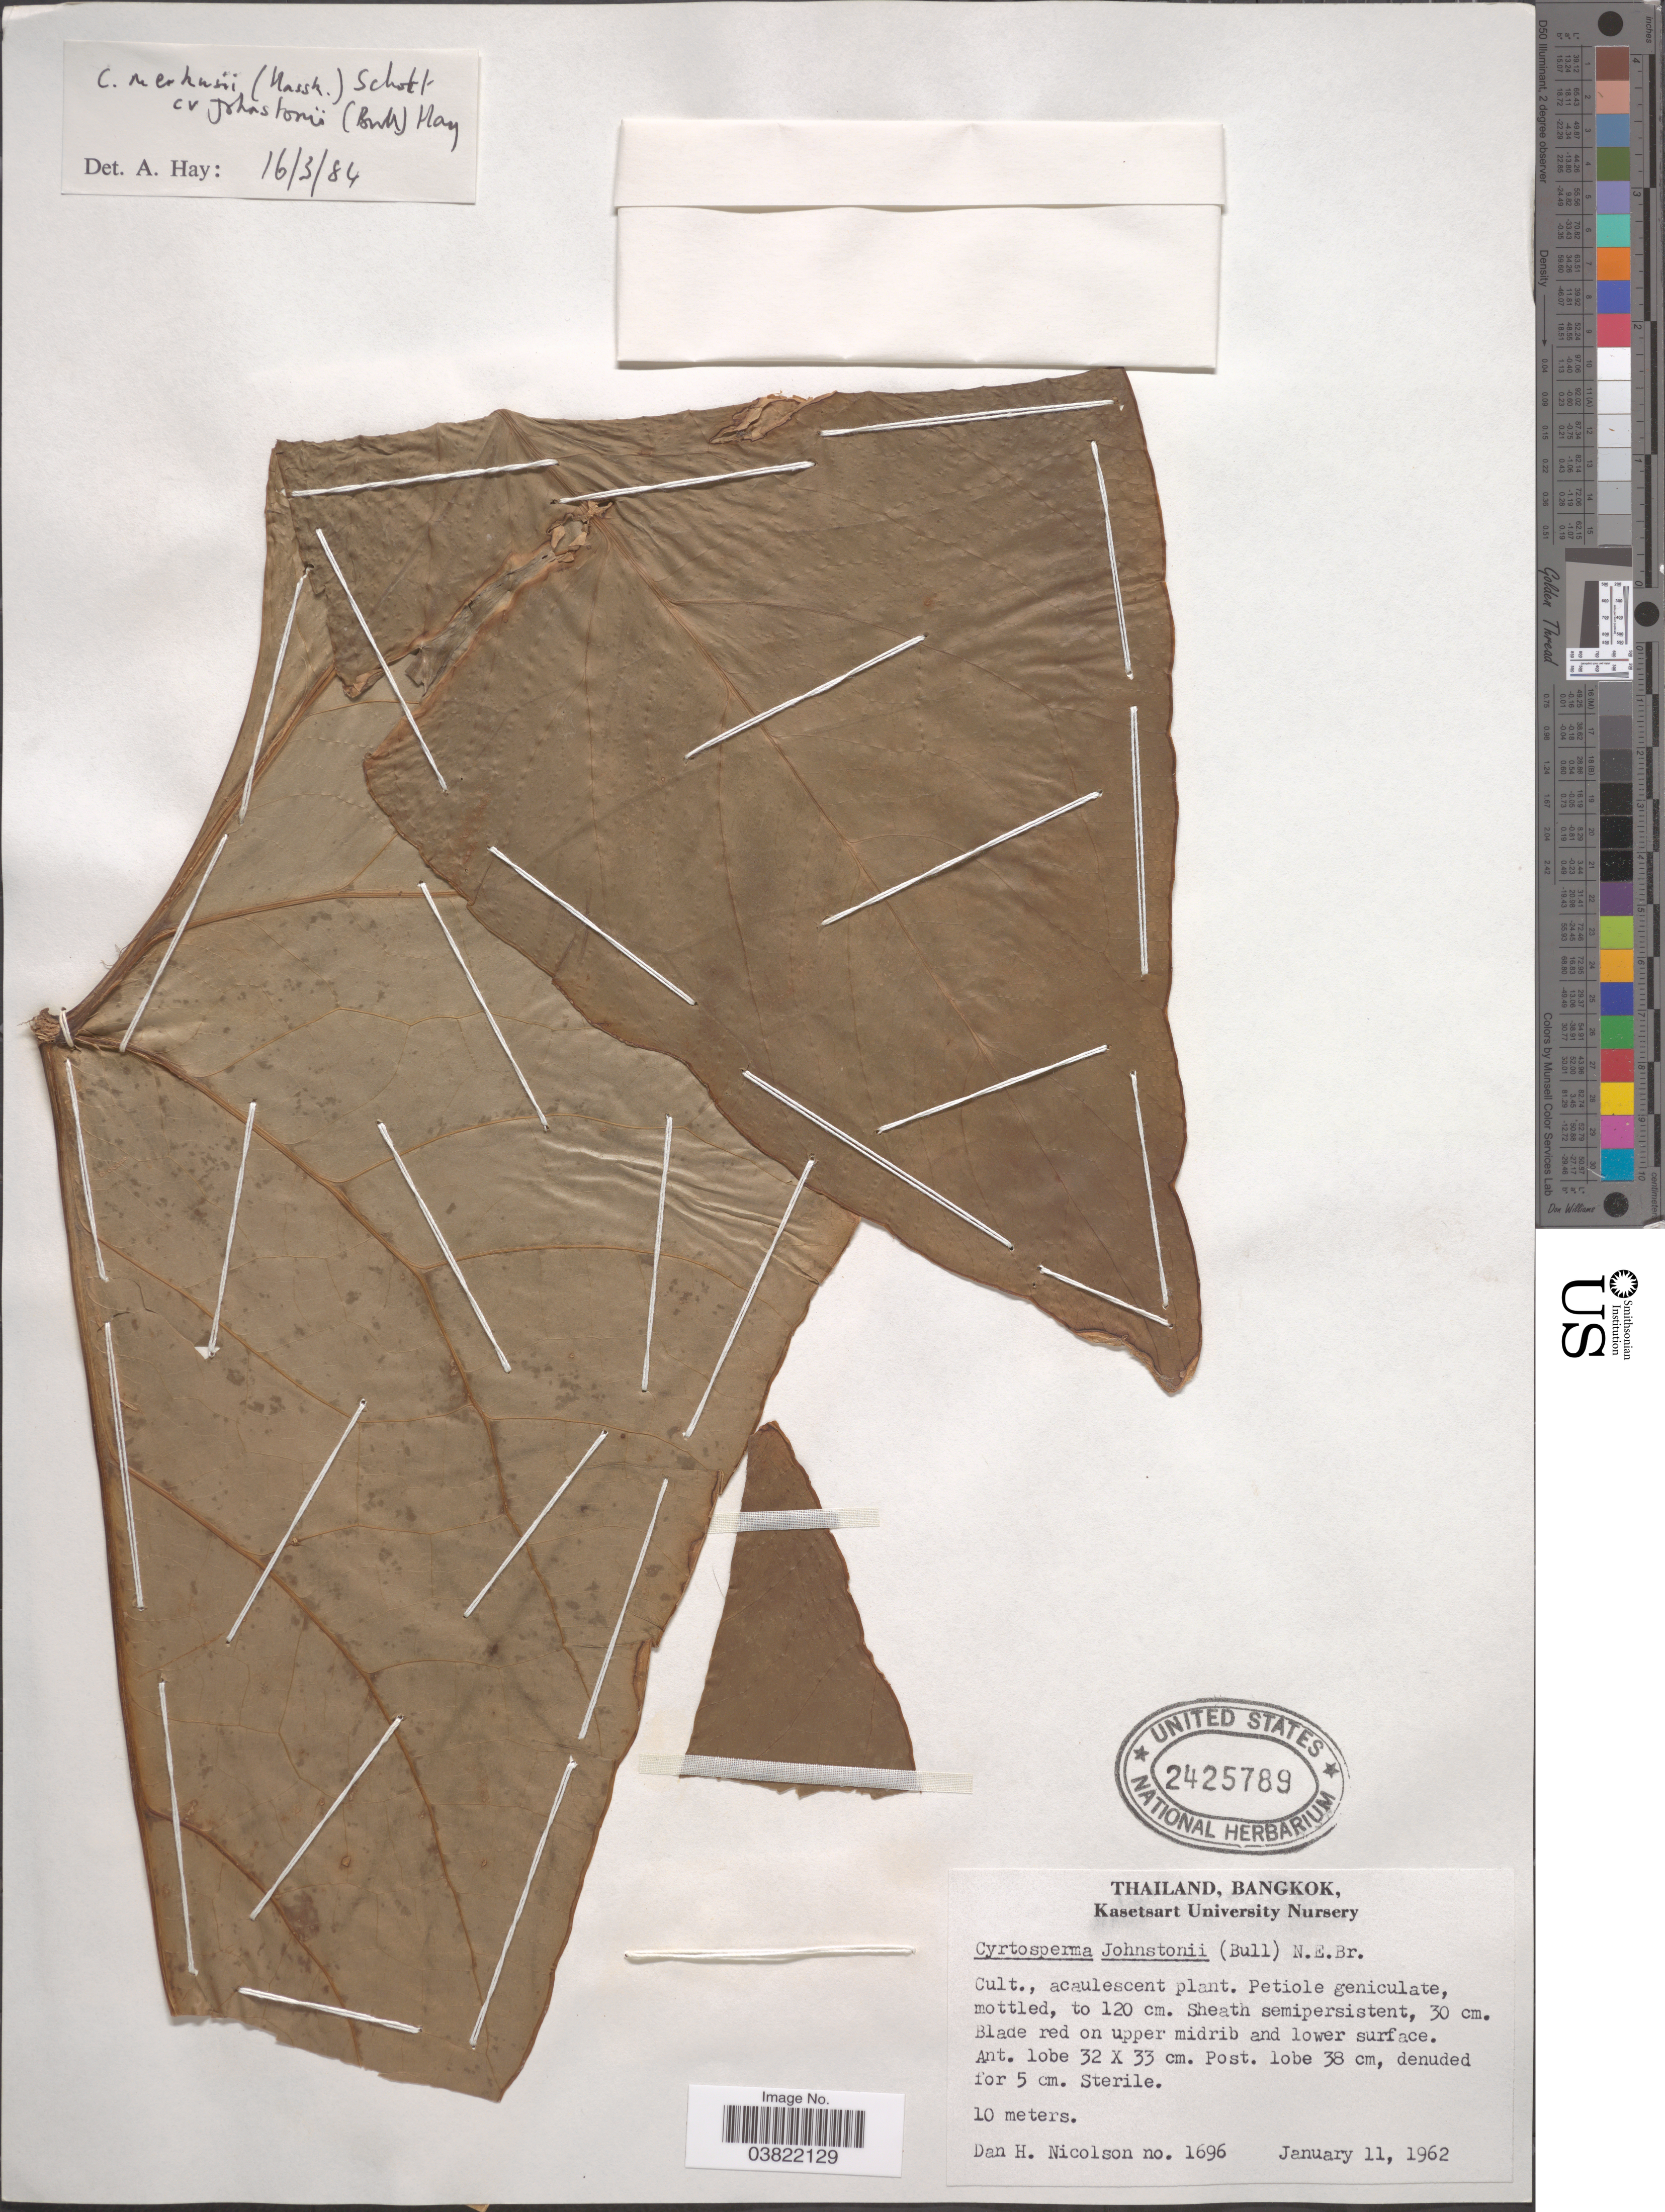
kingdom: Plantae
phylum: Tracheophyta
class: Liliopsida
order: Alismatales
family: Araceae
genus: Cyrtosperma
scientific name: Cyrtosperma merkusii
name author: (Hassk.) Schott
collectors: D. H. Nicolson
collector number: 1696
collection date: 1962-01-11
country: Thailand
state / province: Bangkok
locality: Kasetsart University Nursery.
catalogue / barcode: US 2425789